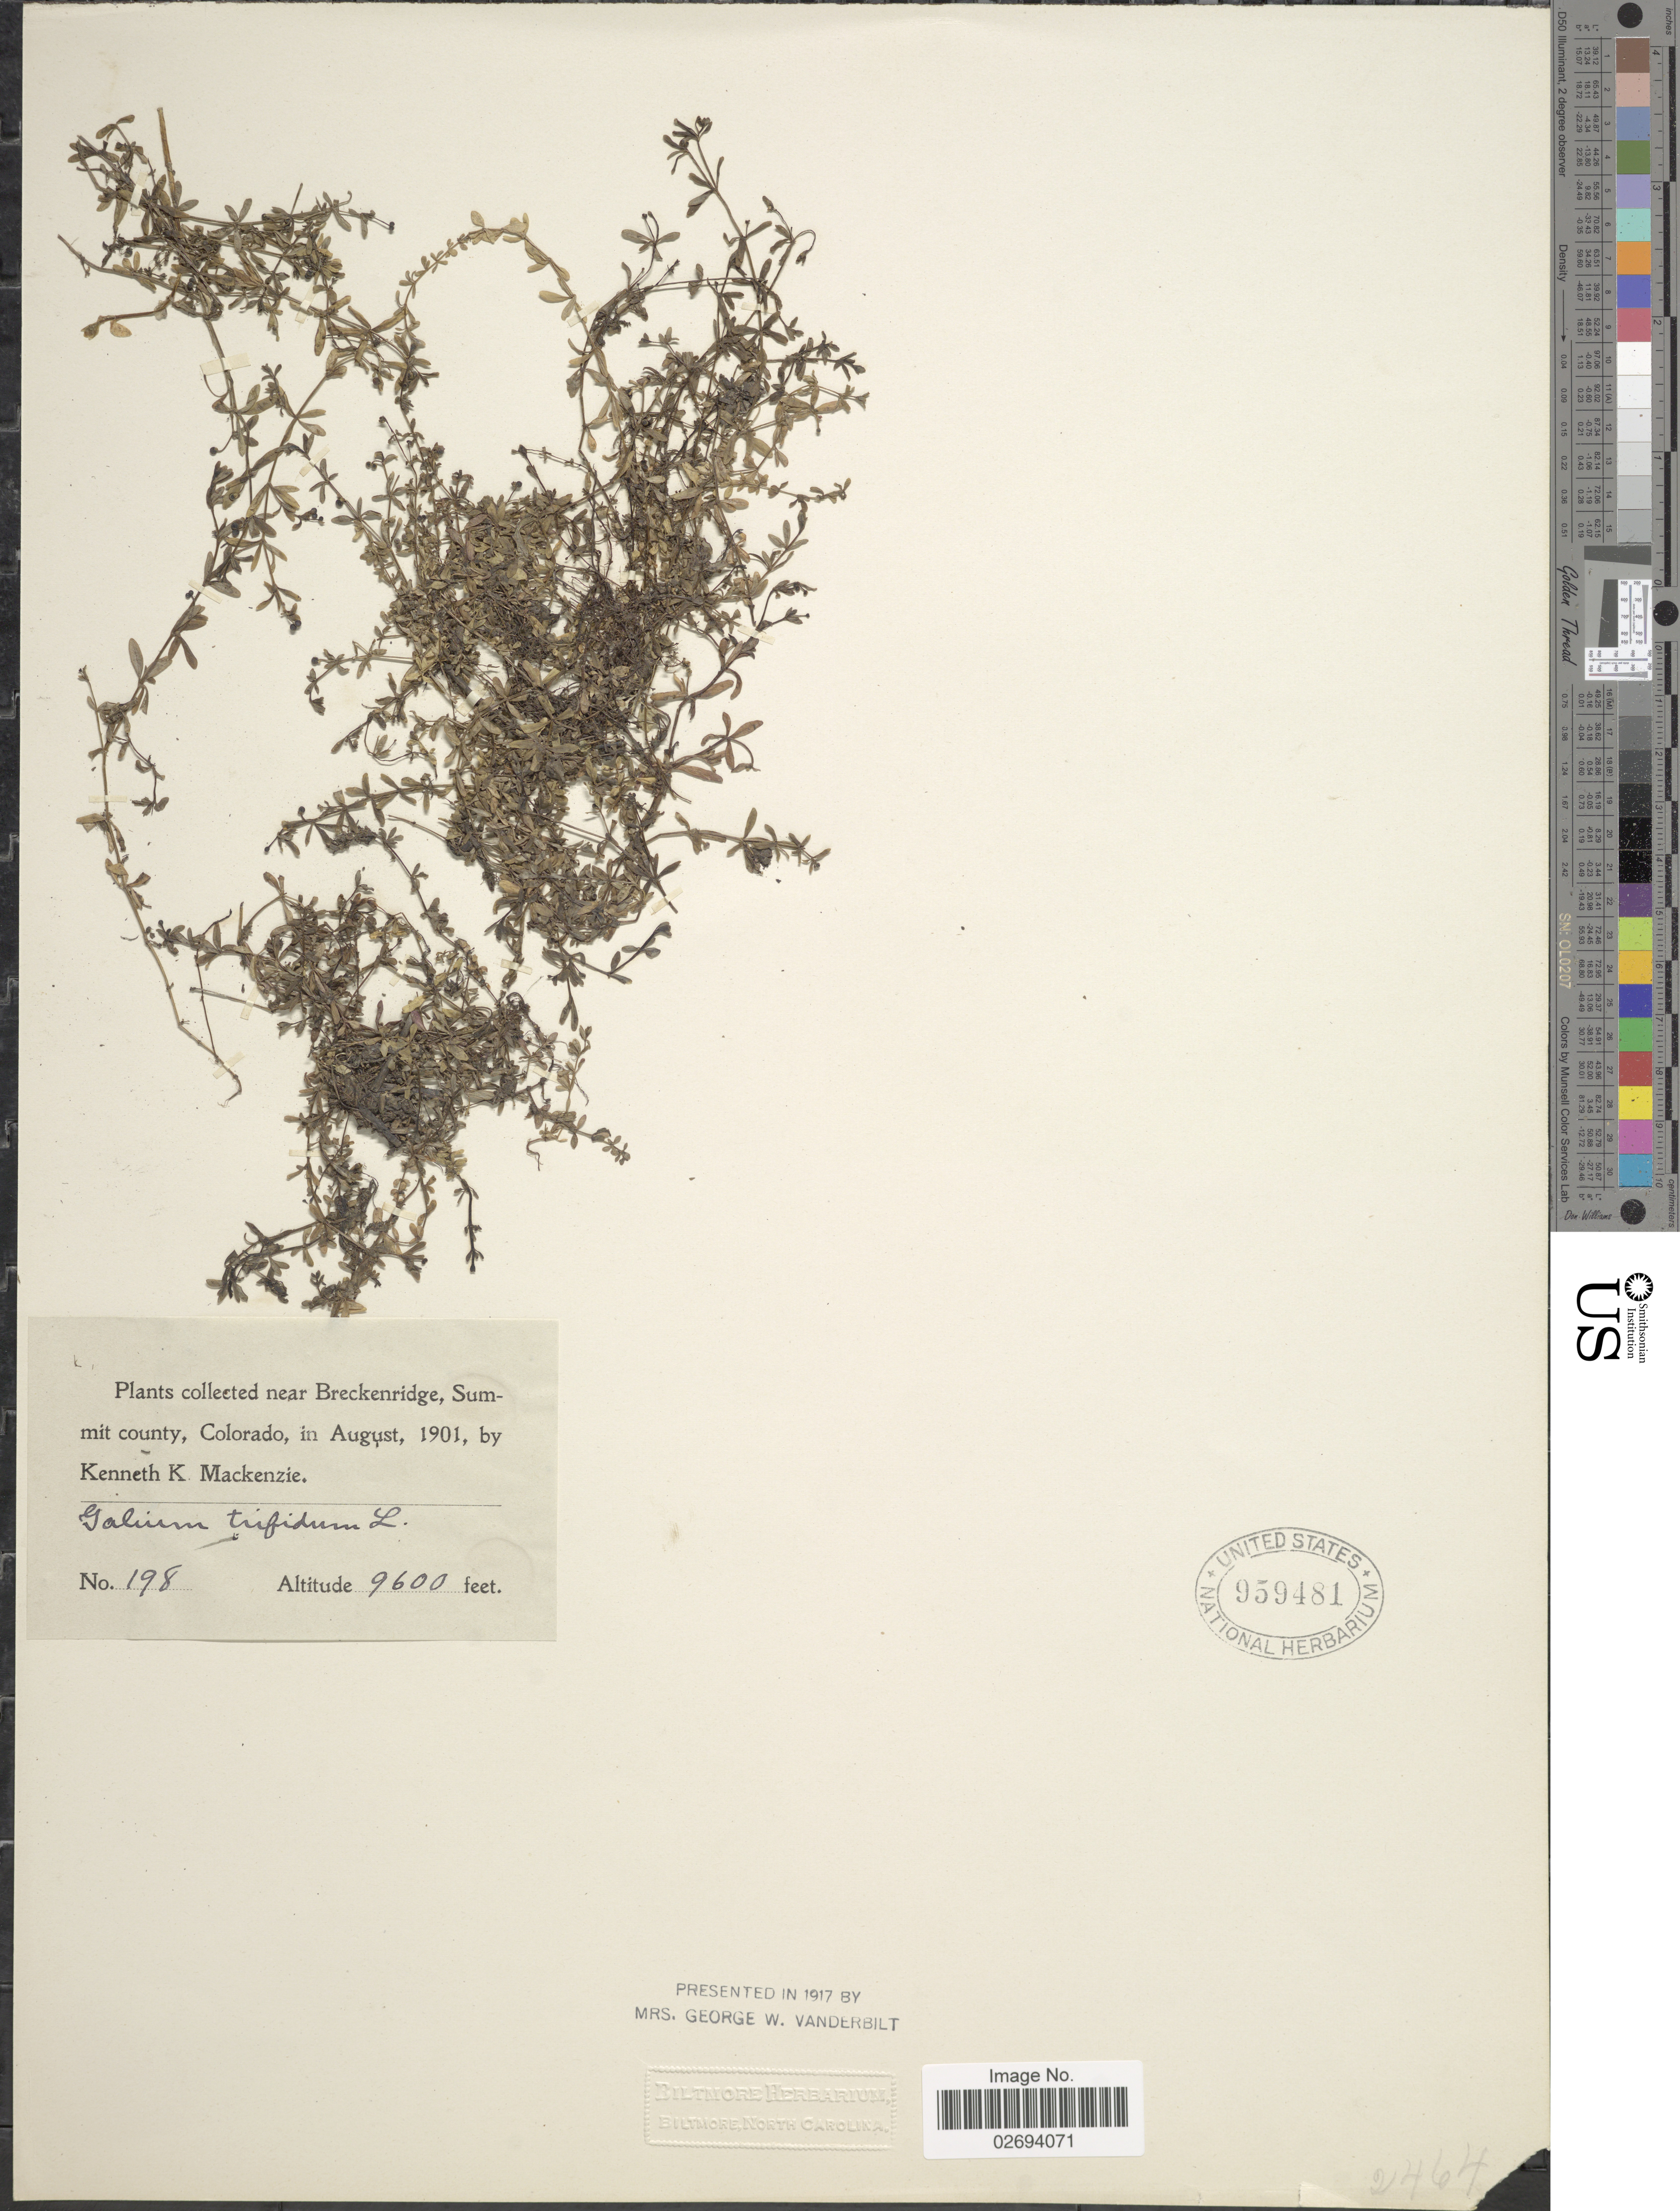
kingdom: Plantae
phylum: Tracheophyta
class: Magnoliopsida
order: Gentianales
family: Rubiaceae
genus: Galium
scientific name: Galium trifidum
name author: L.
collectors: K. K. Mackenzie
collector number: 198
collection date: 1901-08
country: United States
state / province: Colorado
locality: Near Breckenridge, Summit county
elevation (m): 2926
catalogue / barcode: US 959481